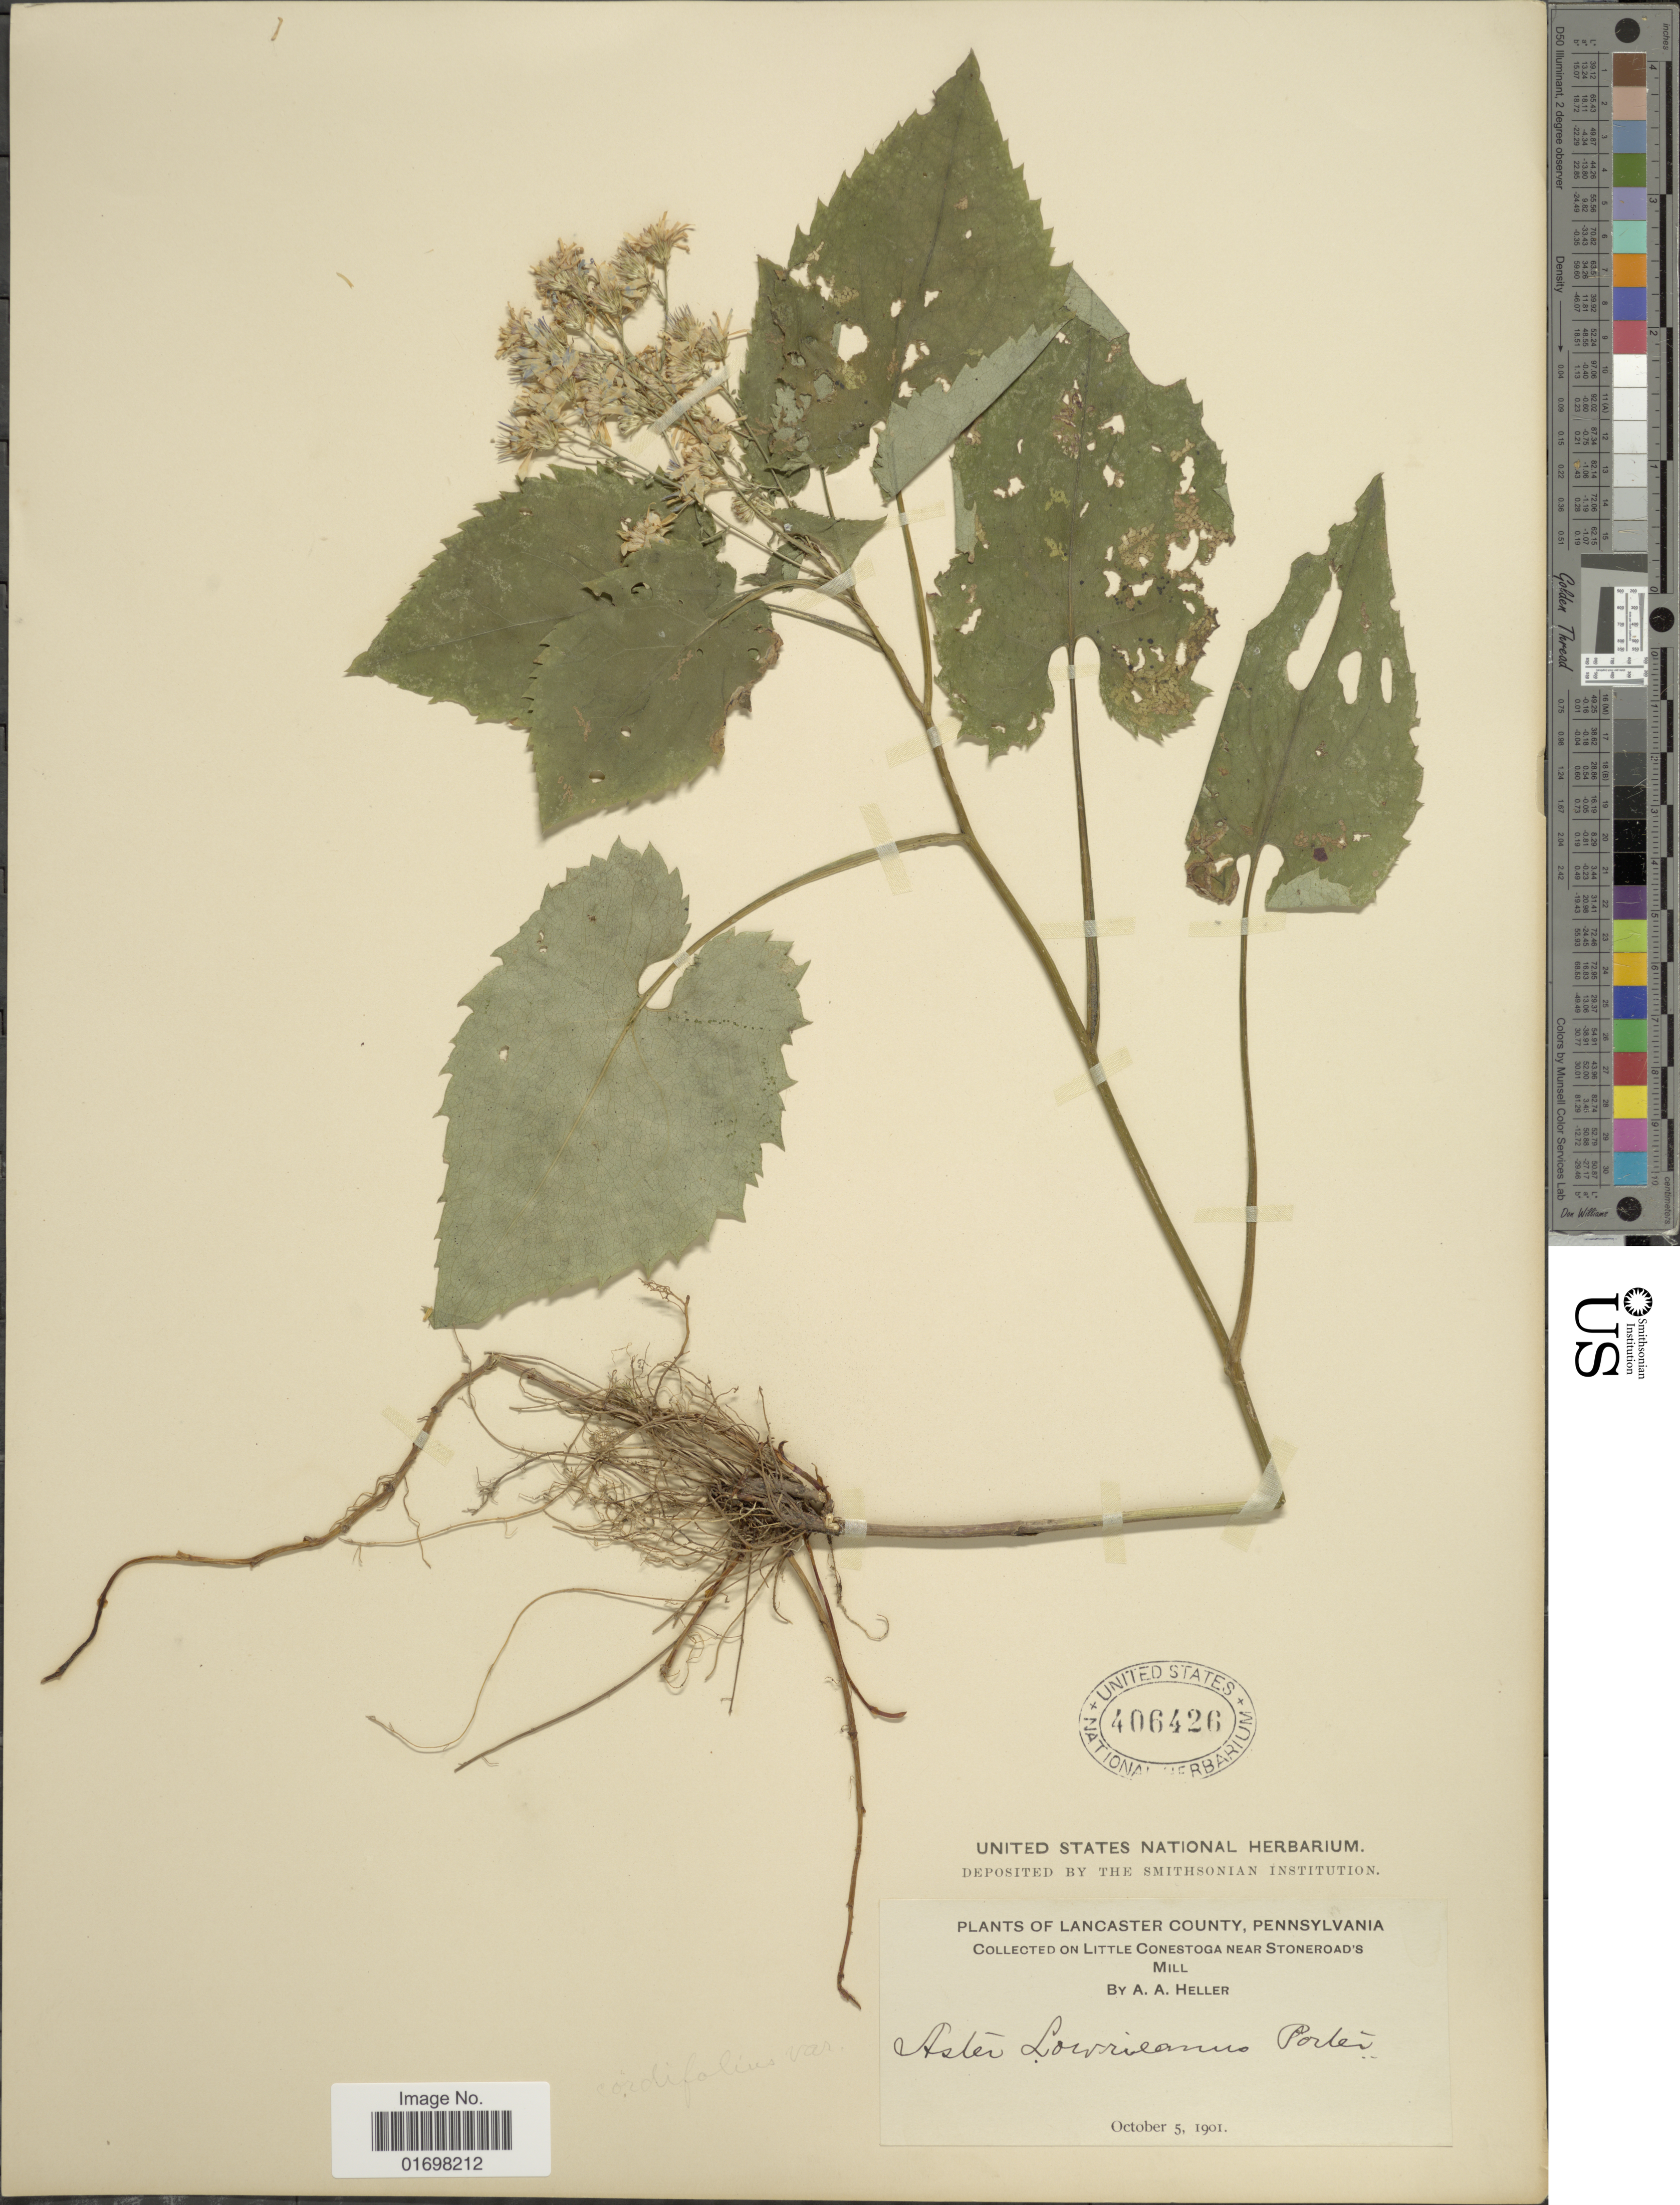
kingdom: Plantae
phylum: Tracheophyta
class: Magnoliopsida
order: Asterales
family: Asteraceae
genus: Symphyotrichum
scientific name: Symphyotrichum cordifolium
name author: (L.) G.L. Nesom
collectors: A. A. Heller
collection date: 1901-10-05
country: United States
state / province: Pennsylvania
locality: Lancaster County, Pennsylvania, Little Conestoga near Stoneroad's Mill.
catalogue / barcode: US 406426